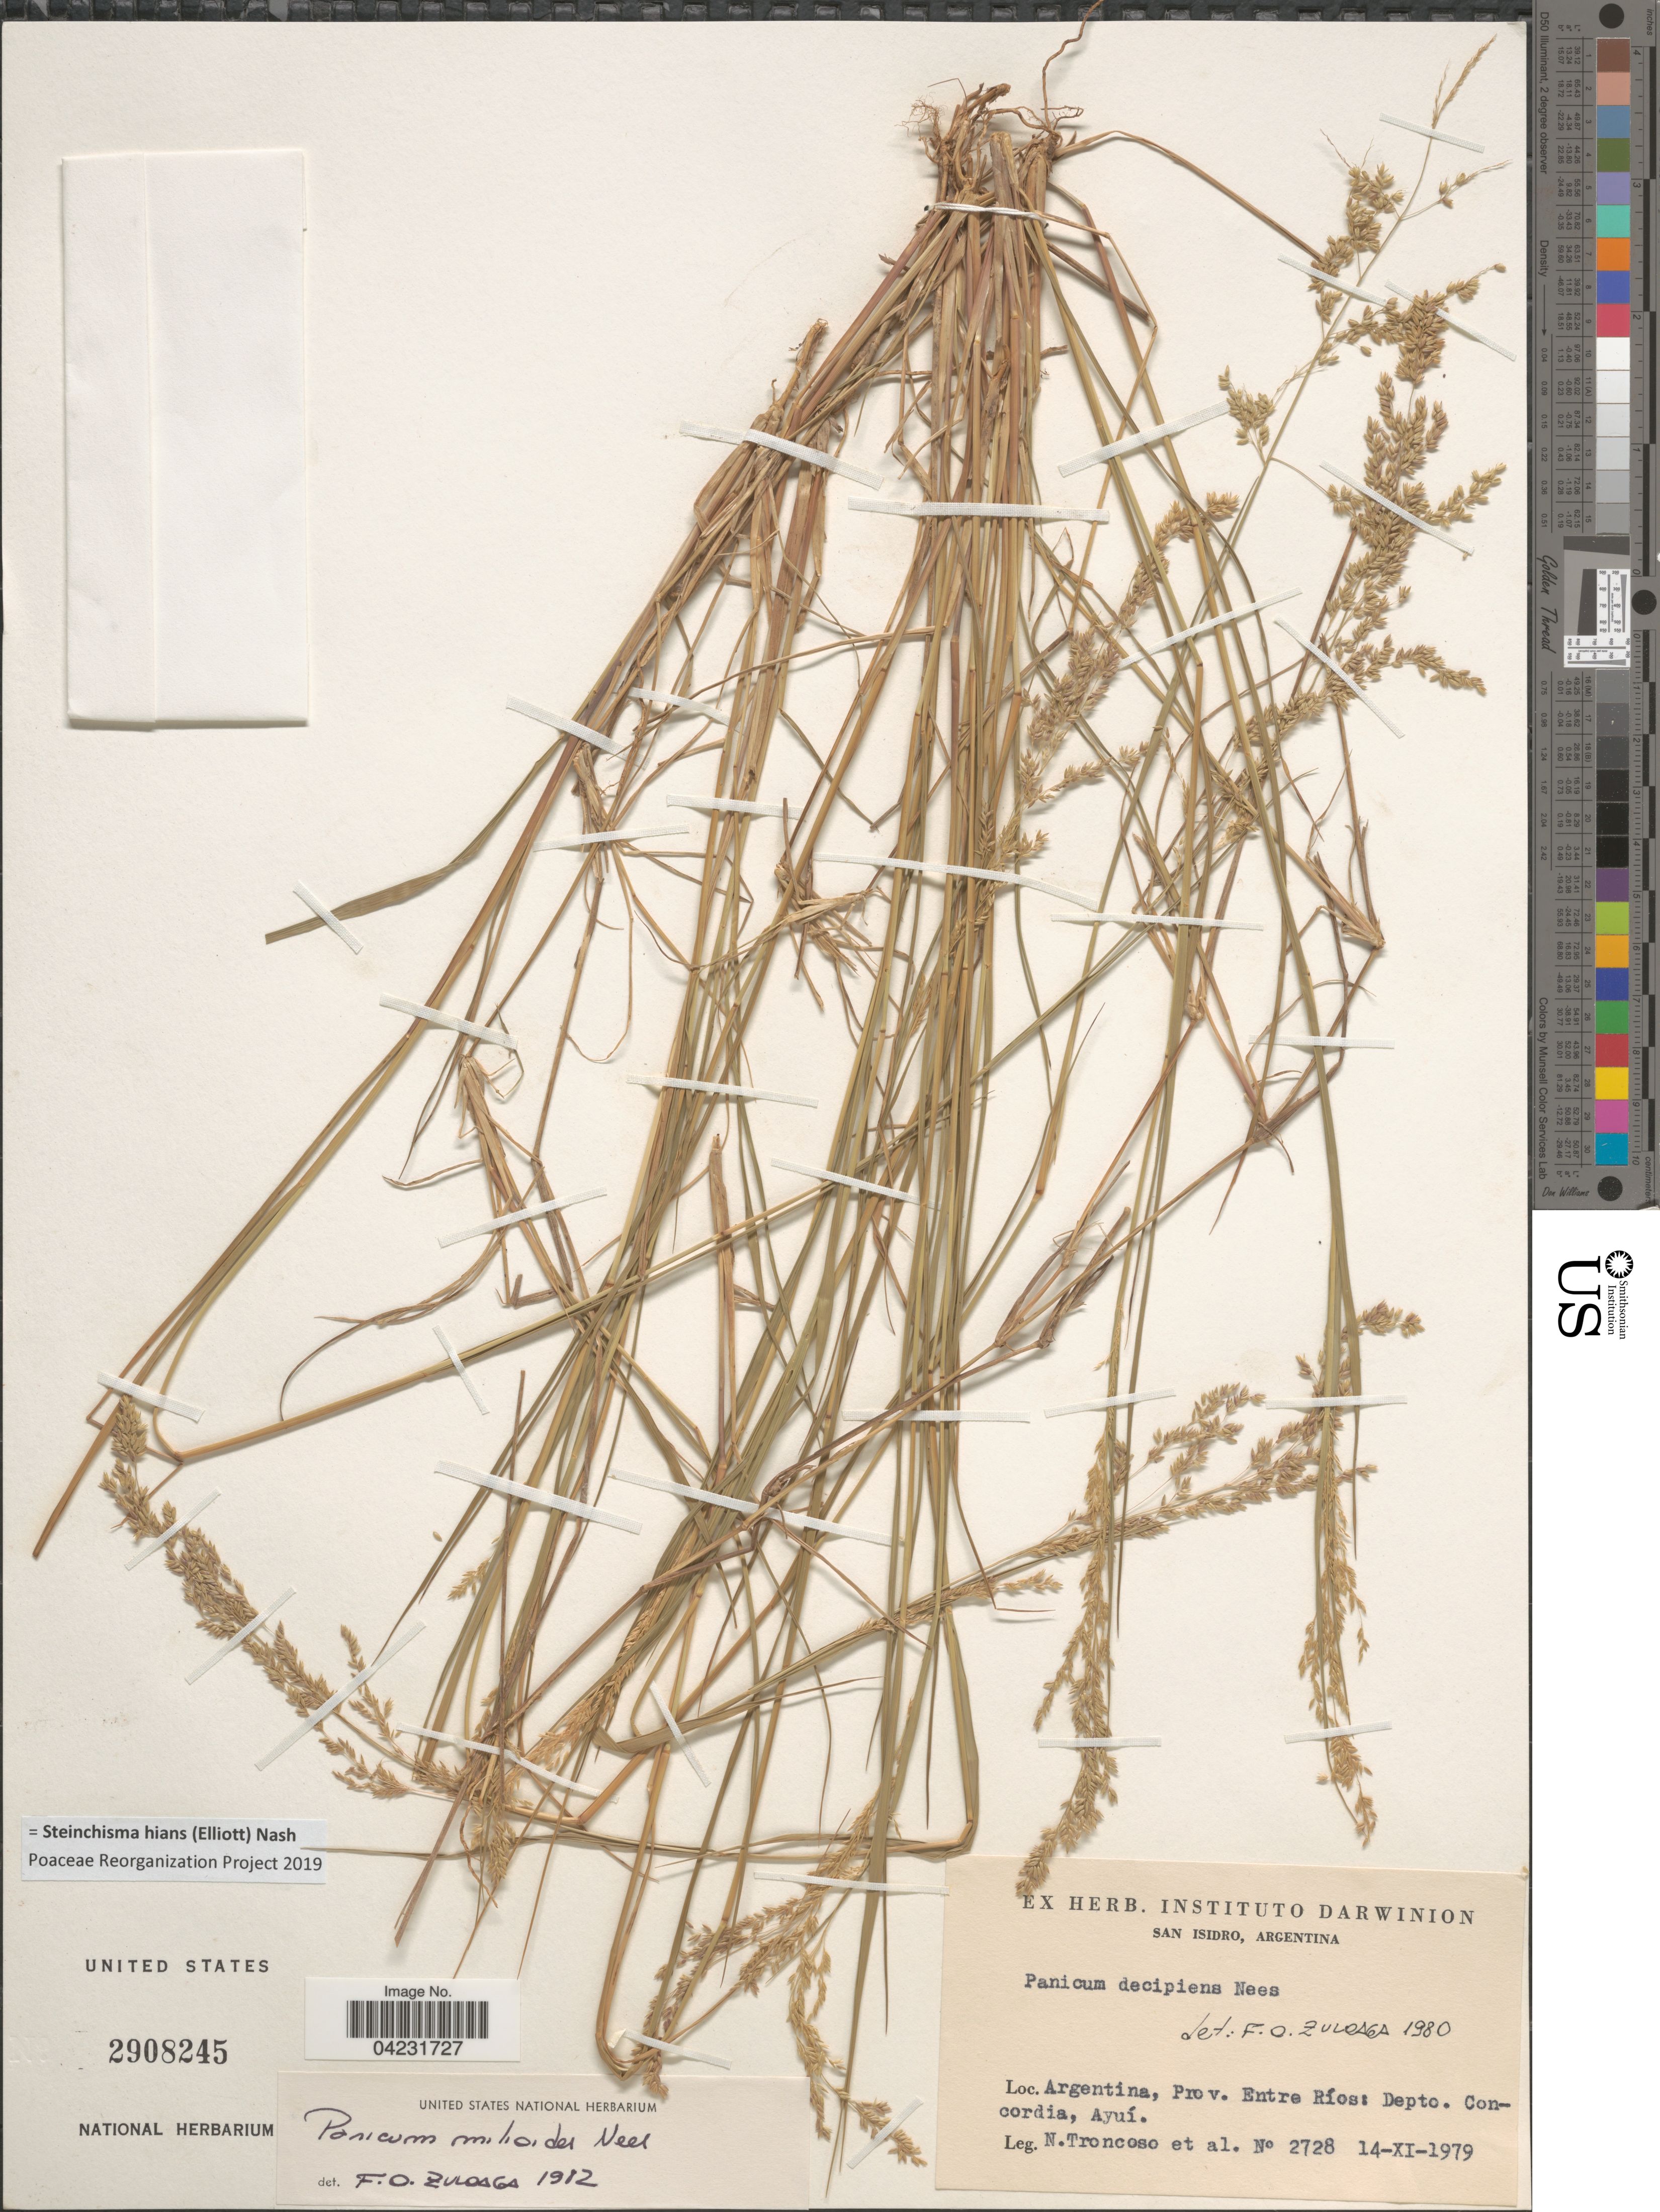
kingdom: Plantae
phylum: Tracheophyta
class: Liliopsida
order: Poales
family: Poaceae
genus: Steinchisma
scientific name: Steinchisma hians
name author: (Elliott) Nash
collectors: N. Troncoso & et al.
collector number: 2728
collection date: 1979-11-14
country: Argentina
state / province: Entre Rios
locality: Depto. Concordia, Ayuí.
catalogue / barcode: US 2908245